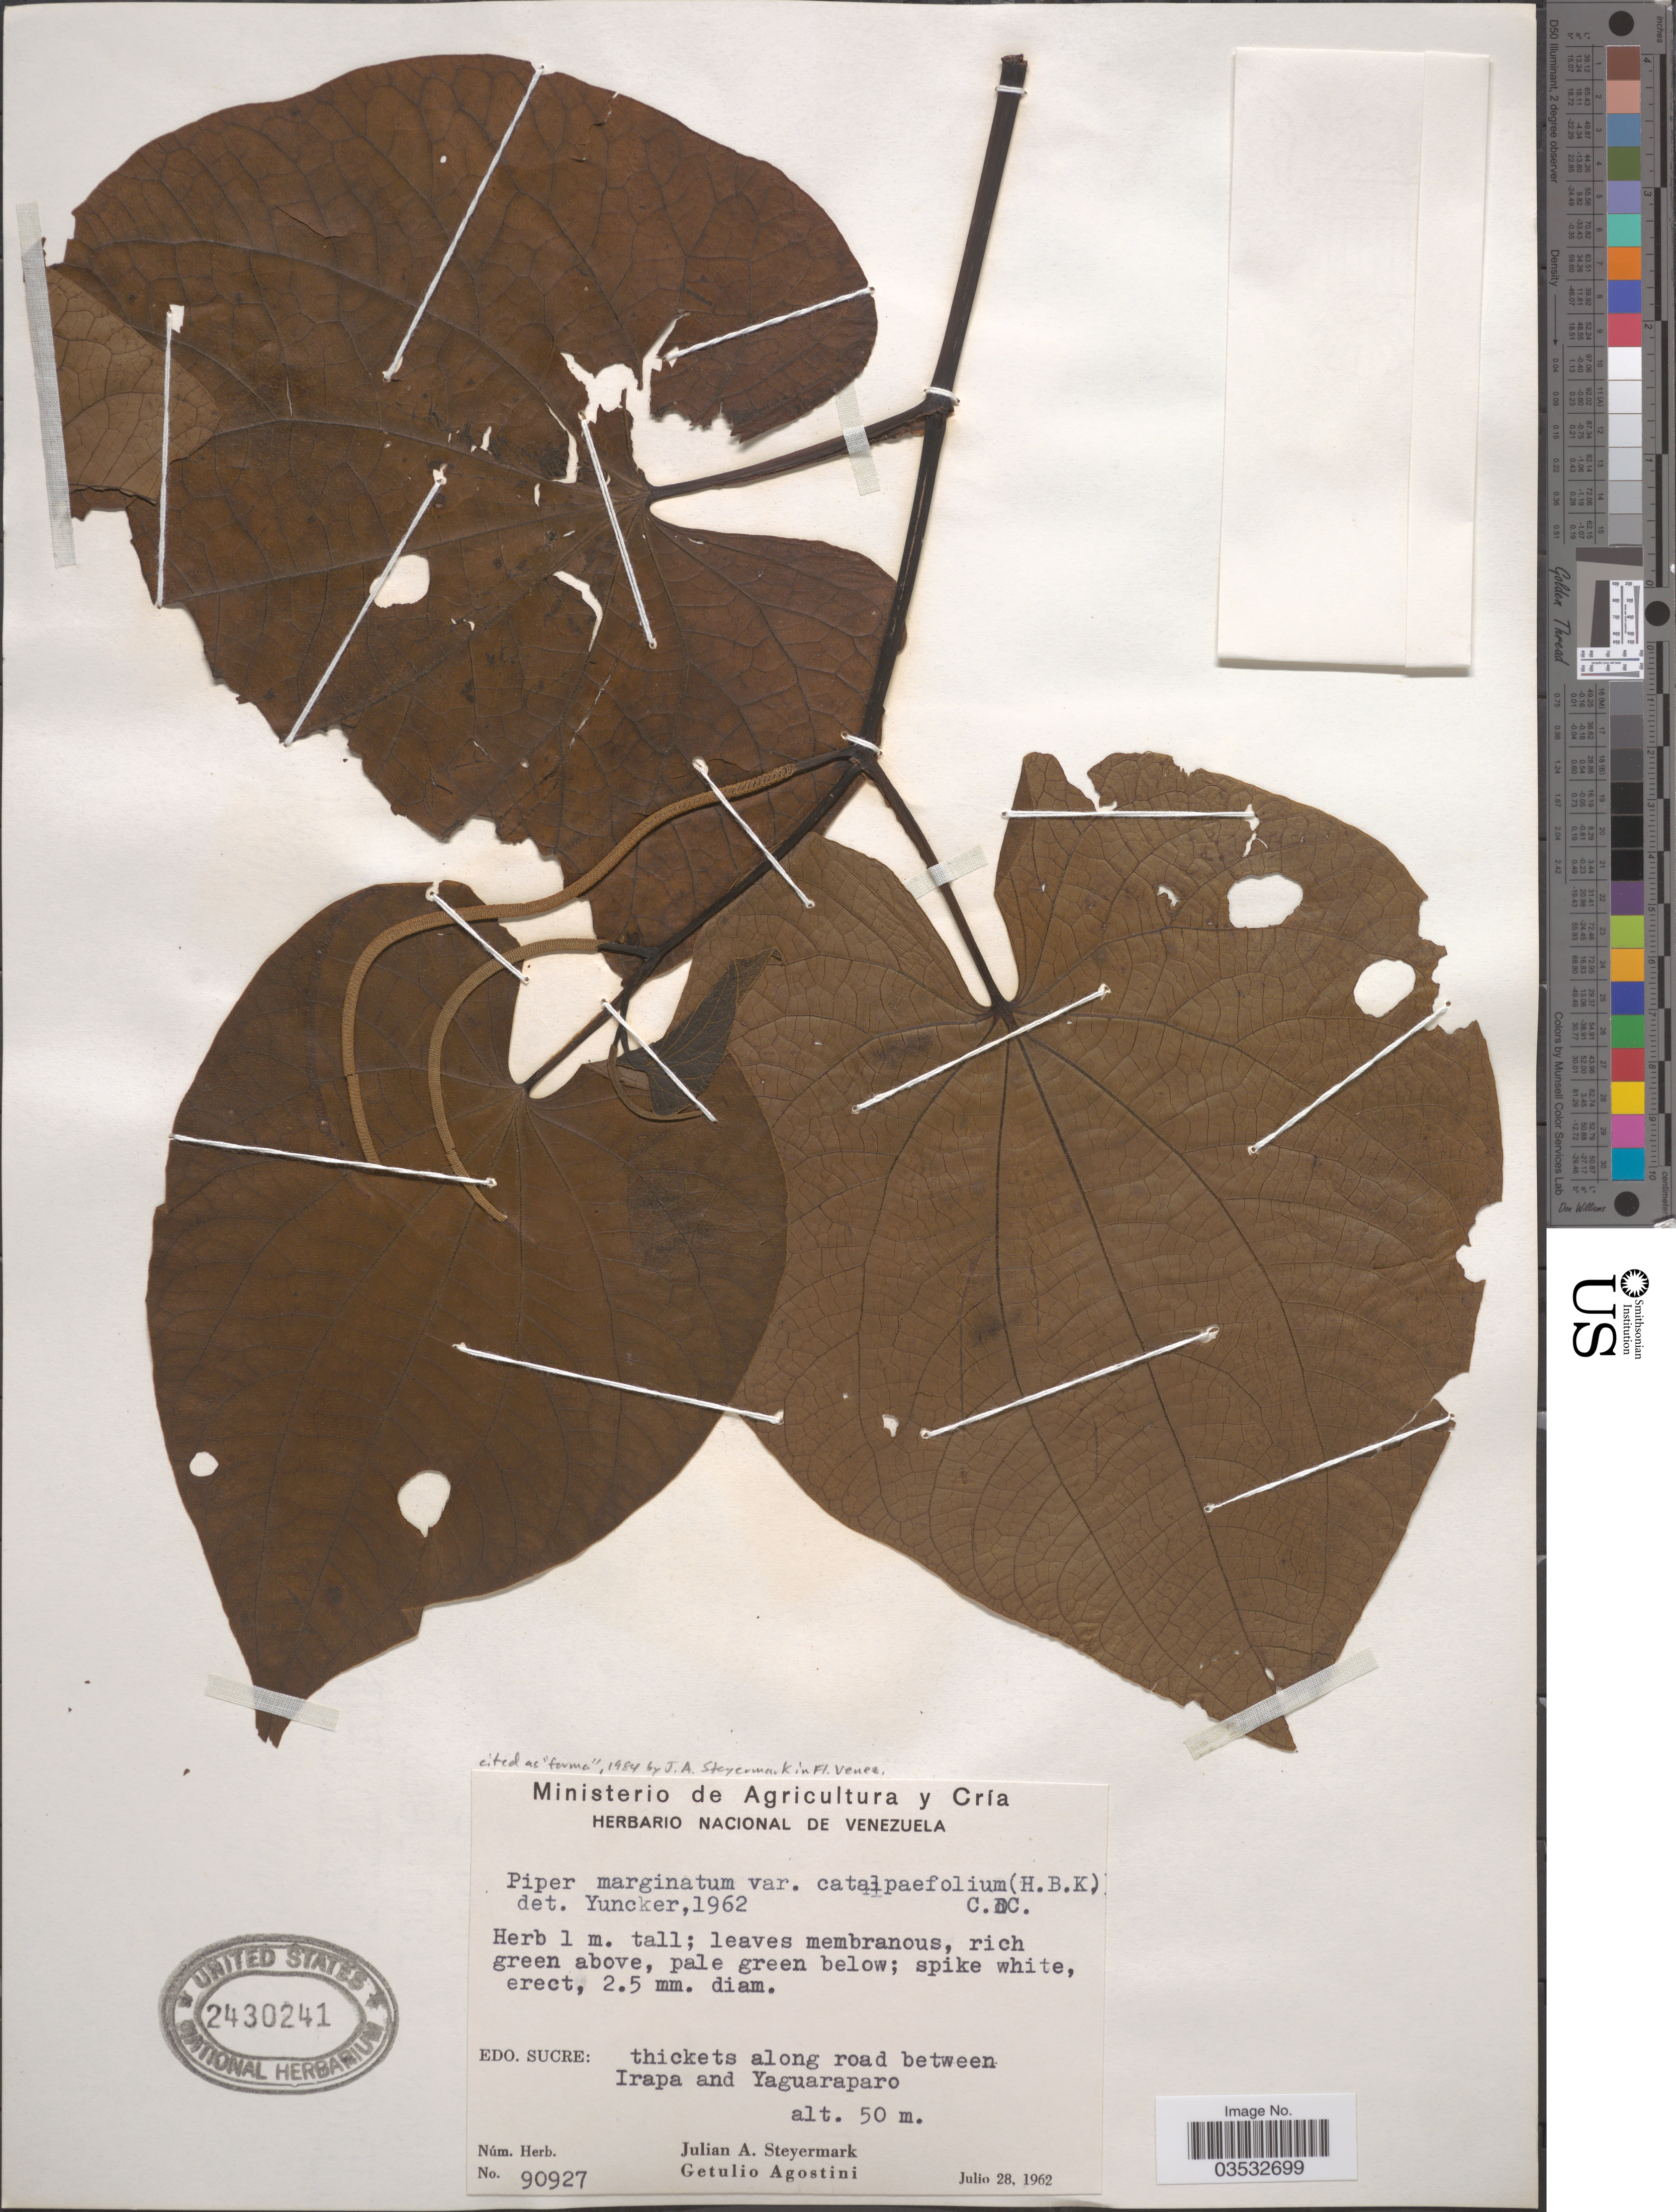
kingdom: Plantae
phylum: Tracheophyta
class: Magnoliopsida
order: Piperales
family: Piperaceae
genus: Piper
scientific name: Piper marginatum f. catalpifolium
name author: (Kunth) Steyerm.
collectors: J. Steyermark & G. Agostini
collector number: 90927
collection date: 1962-07-28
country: Venezuela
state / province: Sucre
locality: Thickets along road between Irapa and Yaguaraparo.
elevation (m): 50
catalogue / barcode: US 2430241